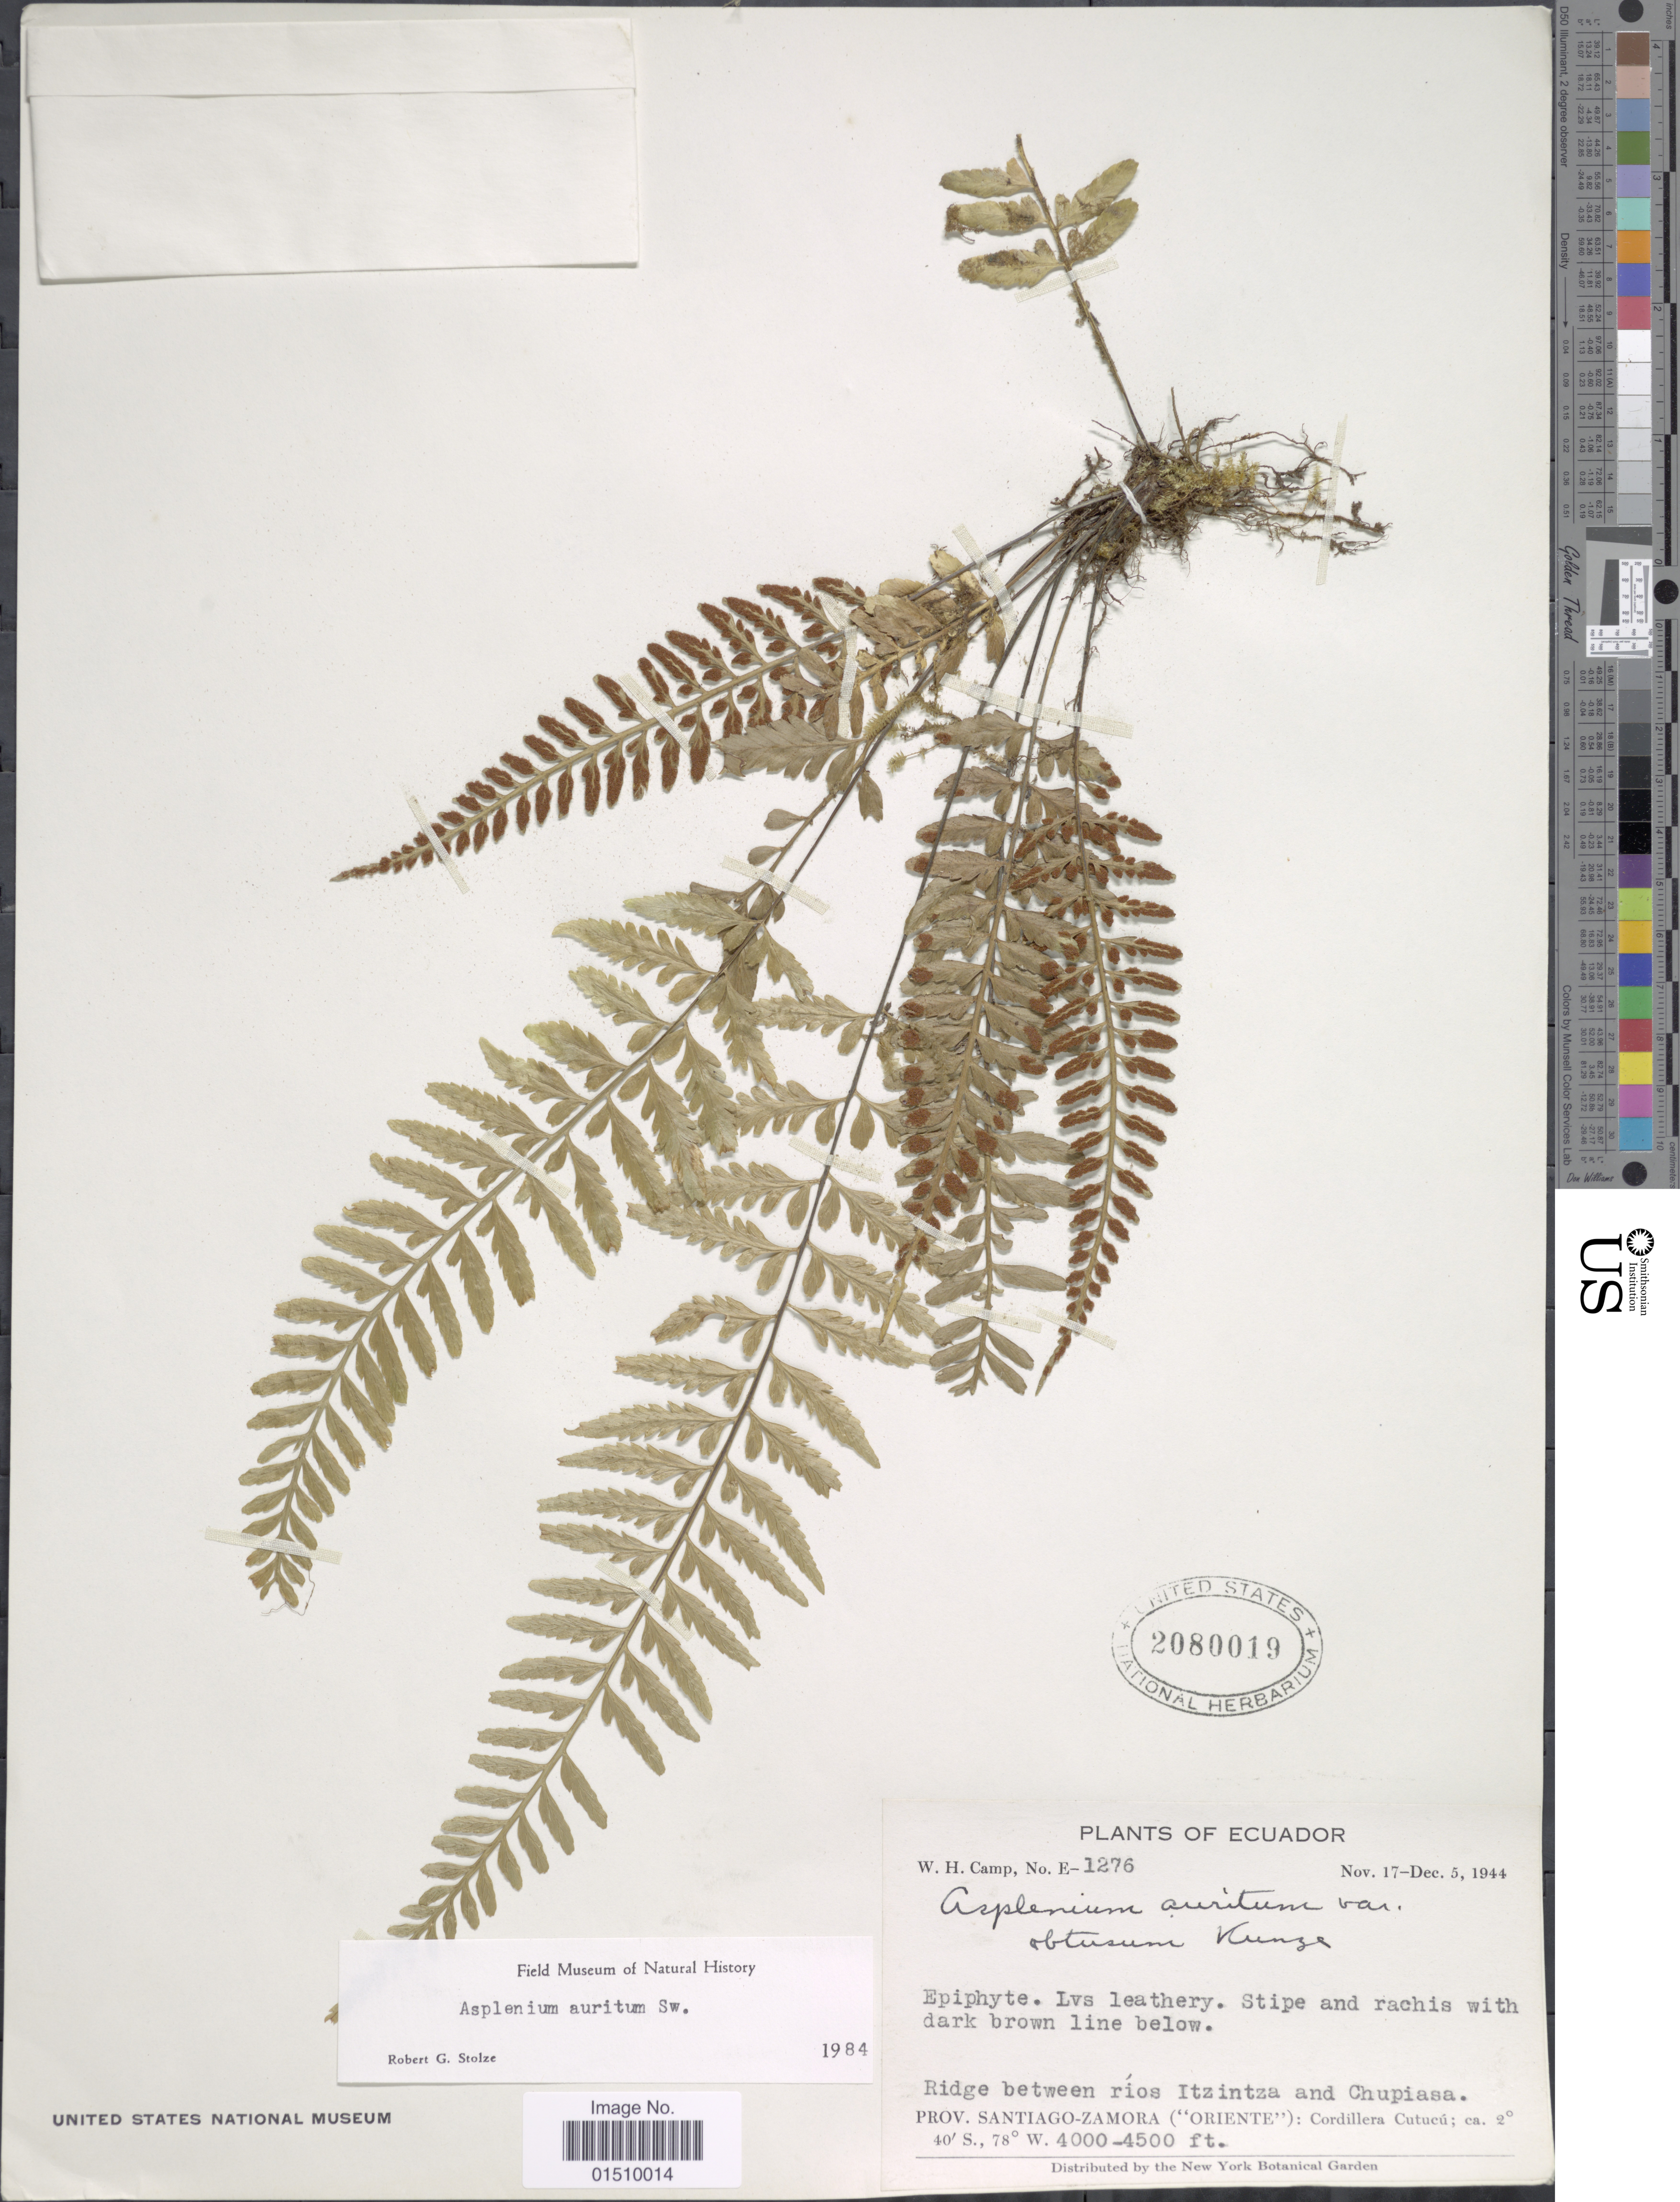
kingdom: Plantae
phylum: Tracheophyta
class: Polypodiopsida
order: Polypodiales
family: Aspleniaceae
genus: Asplenium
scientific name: Asplenium auritum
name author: Sw.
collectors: W. H. Camp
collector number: E-1276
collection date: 1944-11-17/1944-12-05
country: Ecuador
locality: Ecuador, ridge between rios Itzintza and Chupiasa, Prov. Santiago-Zamora ("Oriente"): Cordillera Cutucu.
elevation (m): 1219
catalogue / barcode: US 2080019